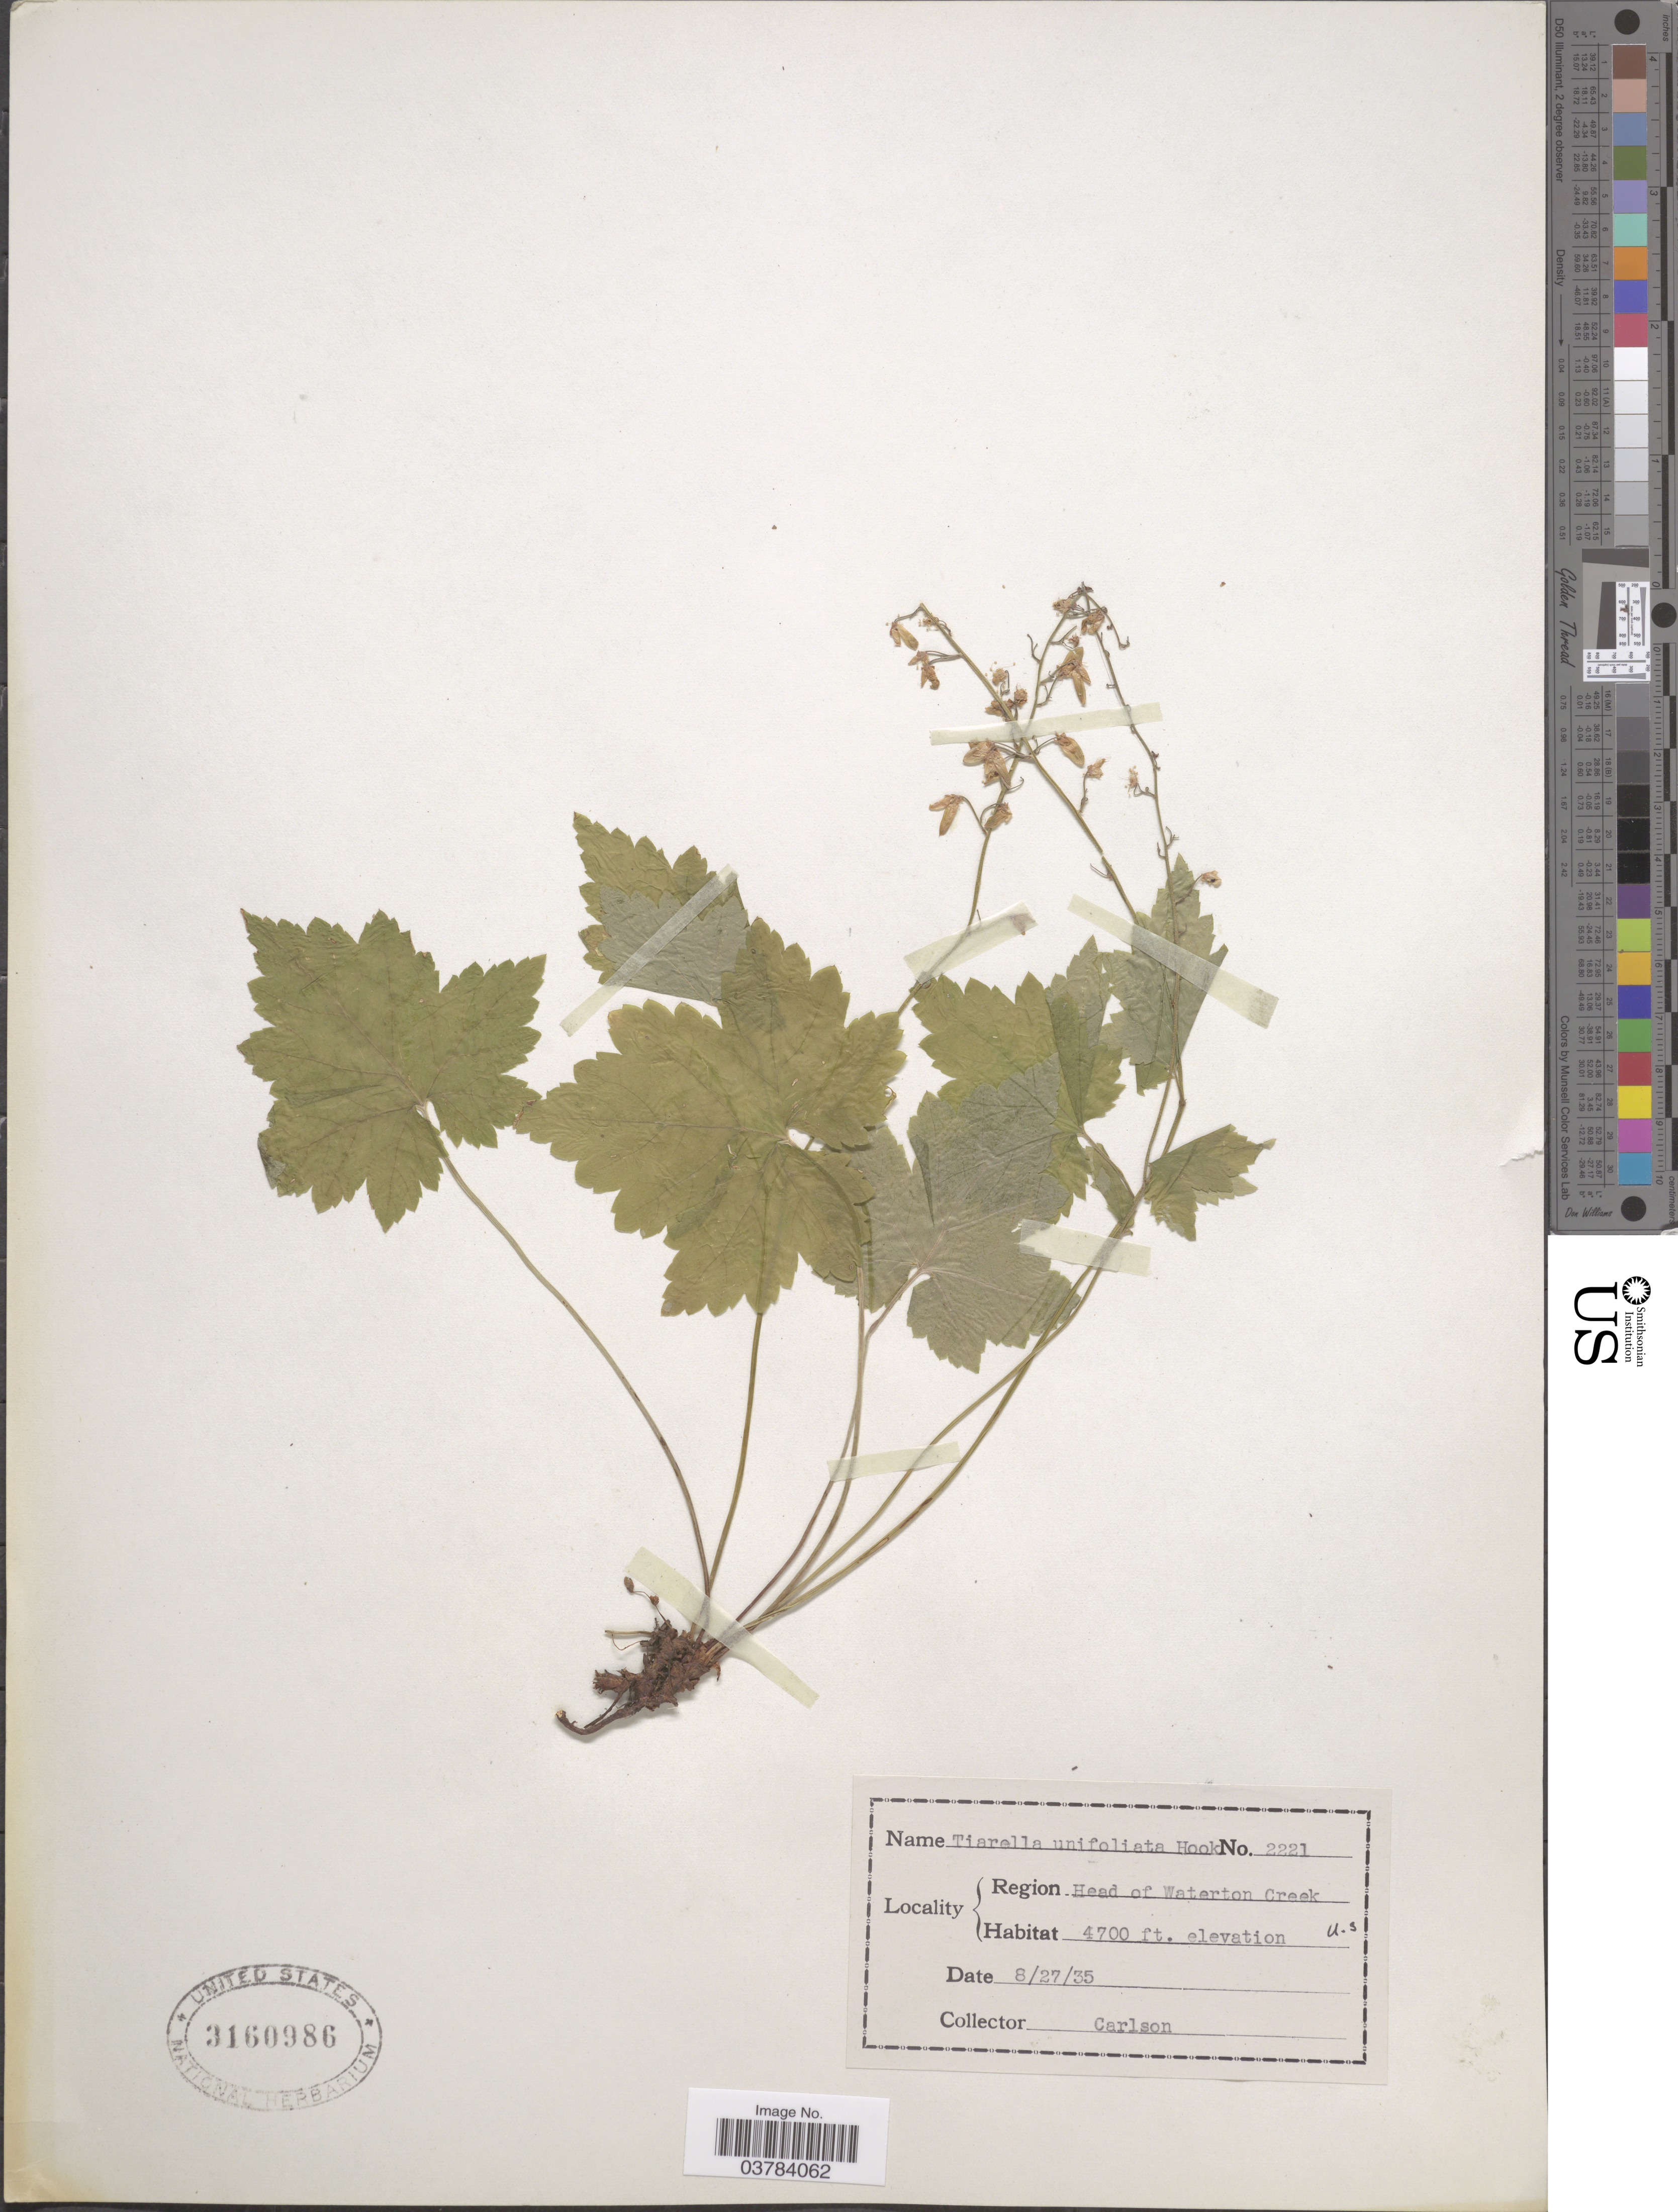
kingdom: Plantae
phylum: Tracheophyta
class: Magnoliopsida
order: Saxifragales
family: Saxifragaceae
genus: Tiarella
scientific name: Tiarella unifoliata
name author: Hook.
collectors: -. Carlson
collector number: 2221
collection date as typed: Transcribed d/m/y: 27/8/35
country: United States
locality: Region Head of Waterton Creek. U.S.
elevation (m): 1433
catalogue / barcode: US 3160986